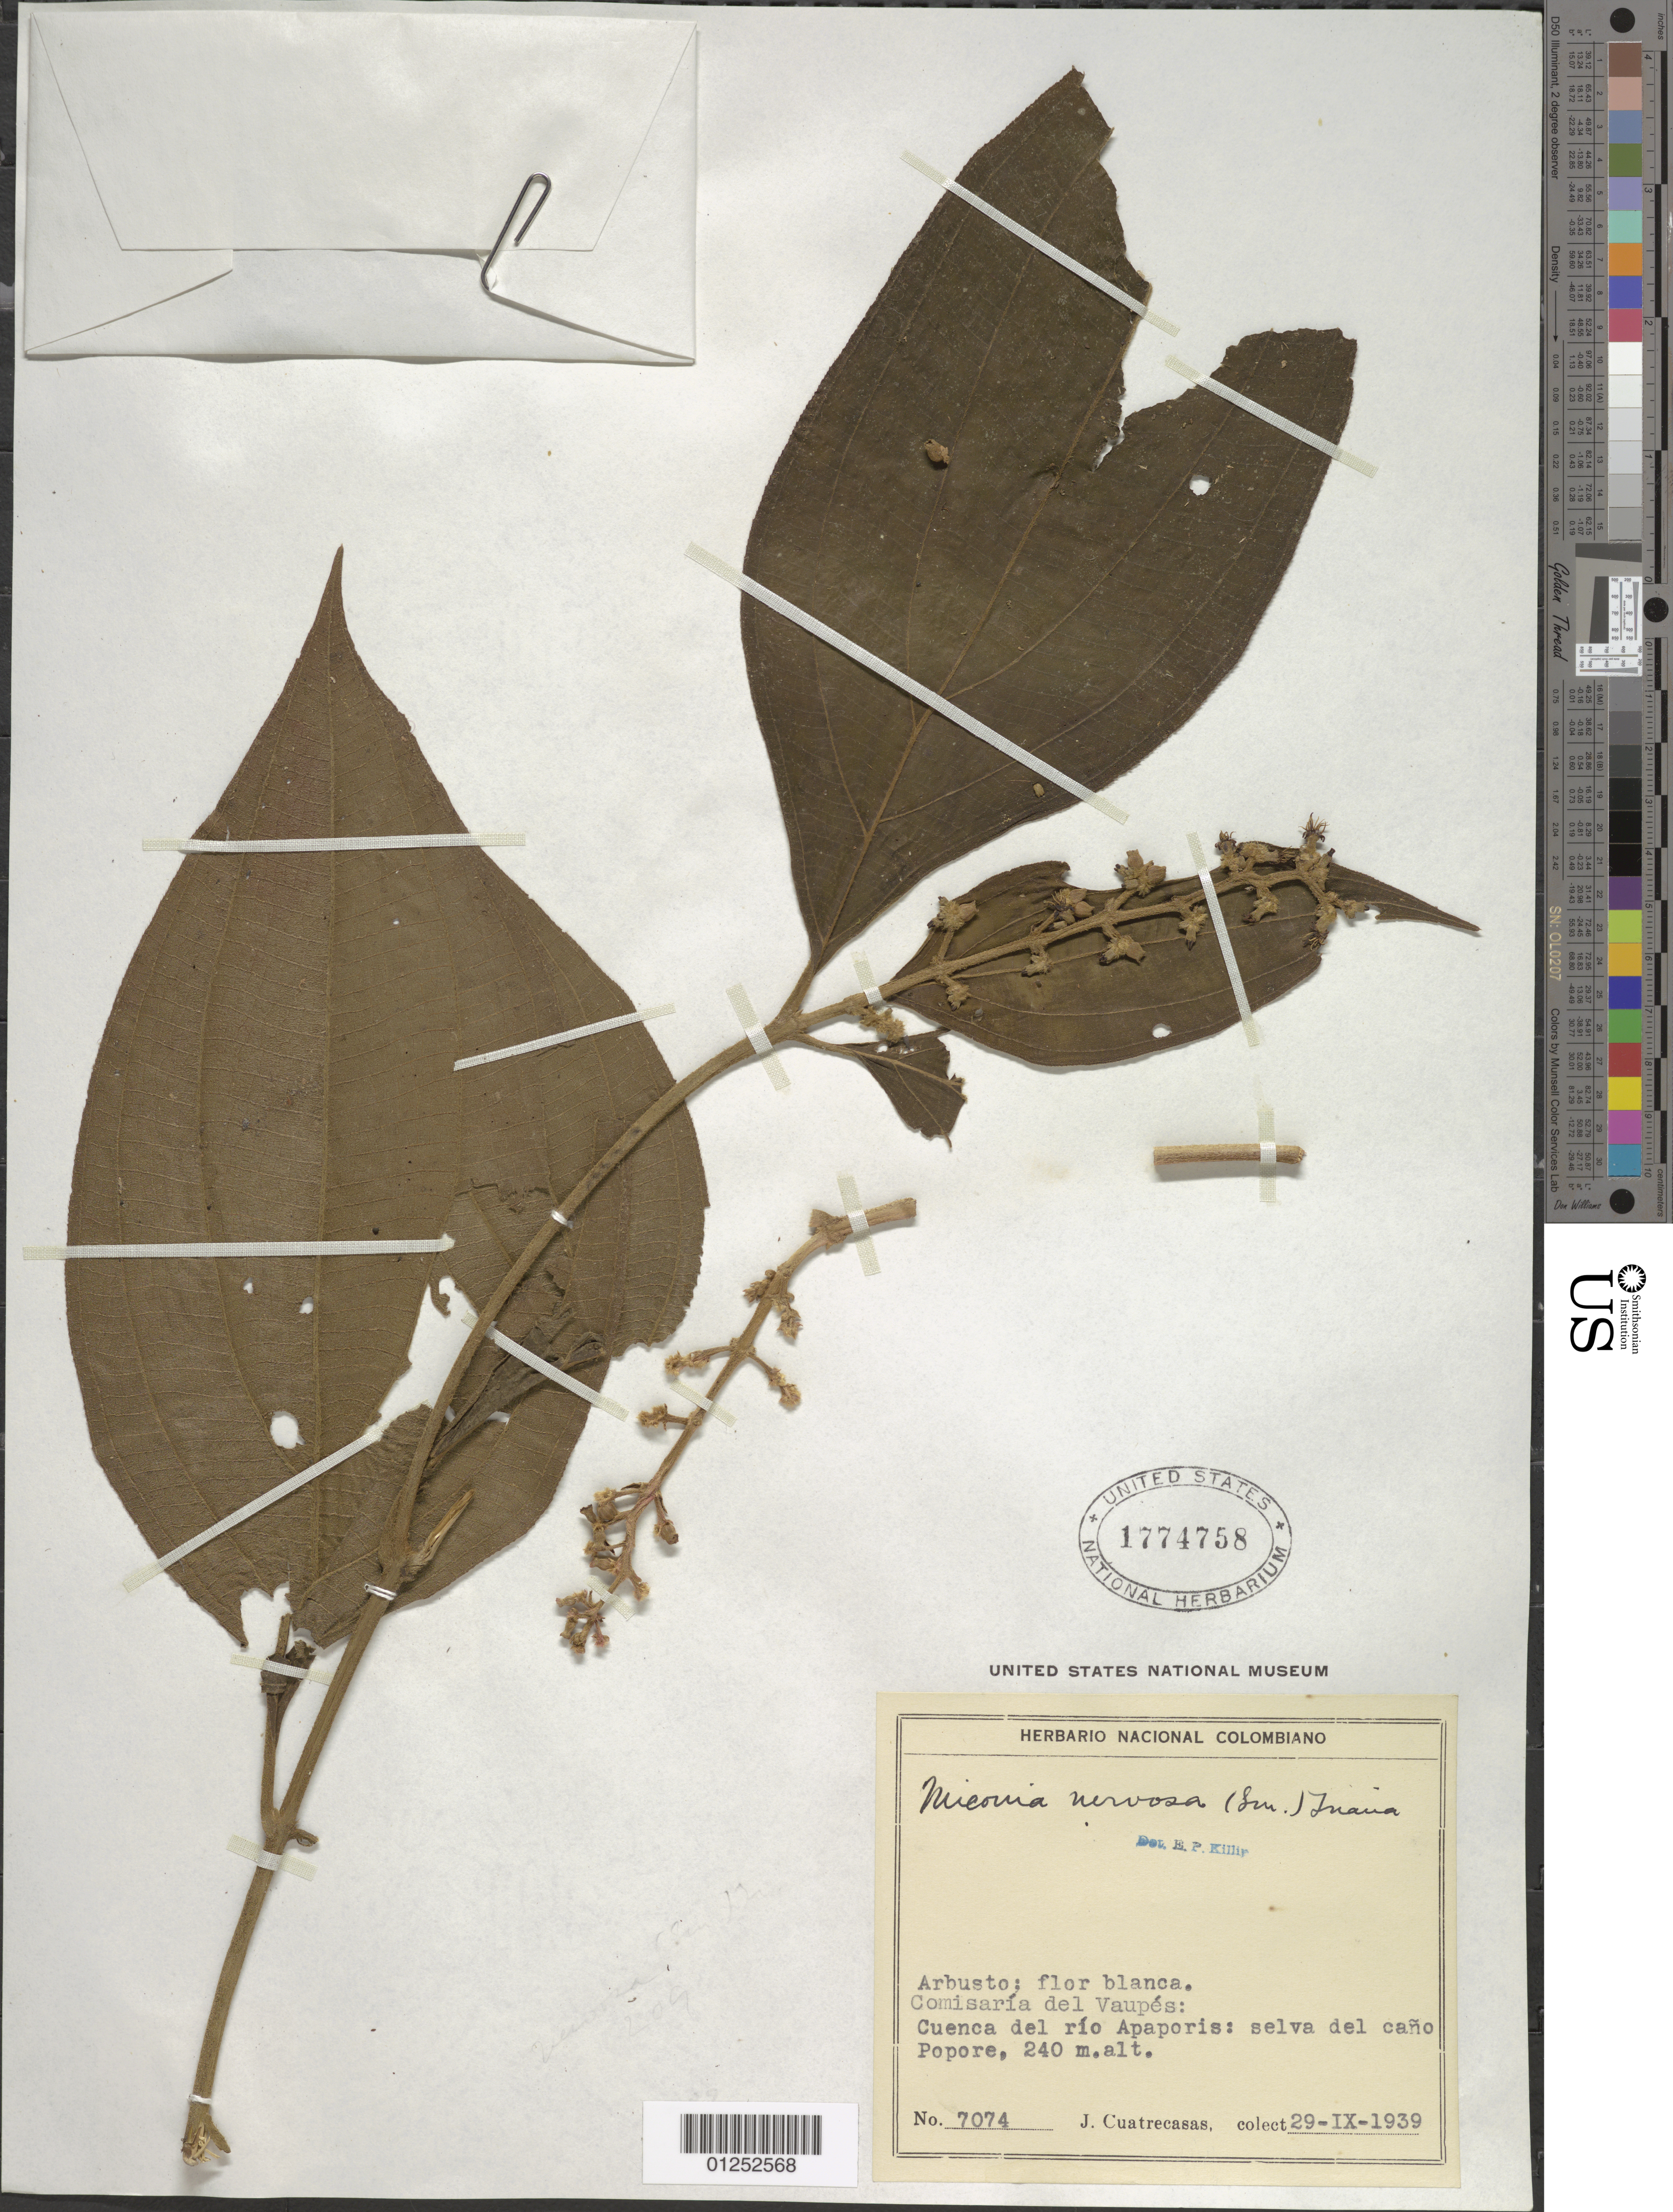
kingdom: Plantae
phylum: Tracheophyta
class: Magnoliopsida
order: Myrtales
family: Melastomataceae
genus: Miconia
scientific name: Miconia nervosa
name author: (Sm.) Triana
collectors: J. Cuatrecasas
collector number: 7074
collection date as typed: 29 Sep 1939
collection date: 1939-09-29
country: Colombia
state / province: Vaupés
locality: Cuenca del rio Apaporis: selva del cano Popore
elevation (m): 240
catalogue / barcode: US 1774758